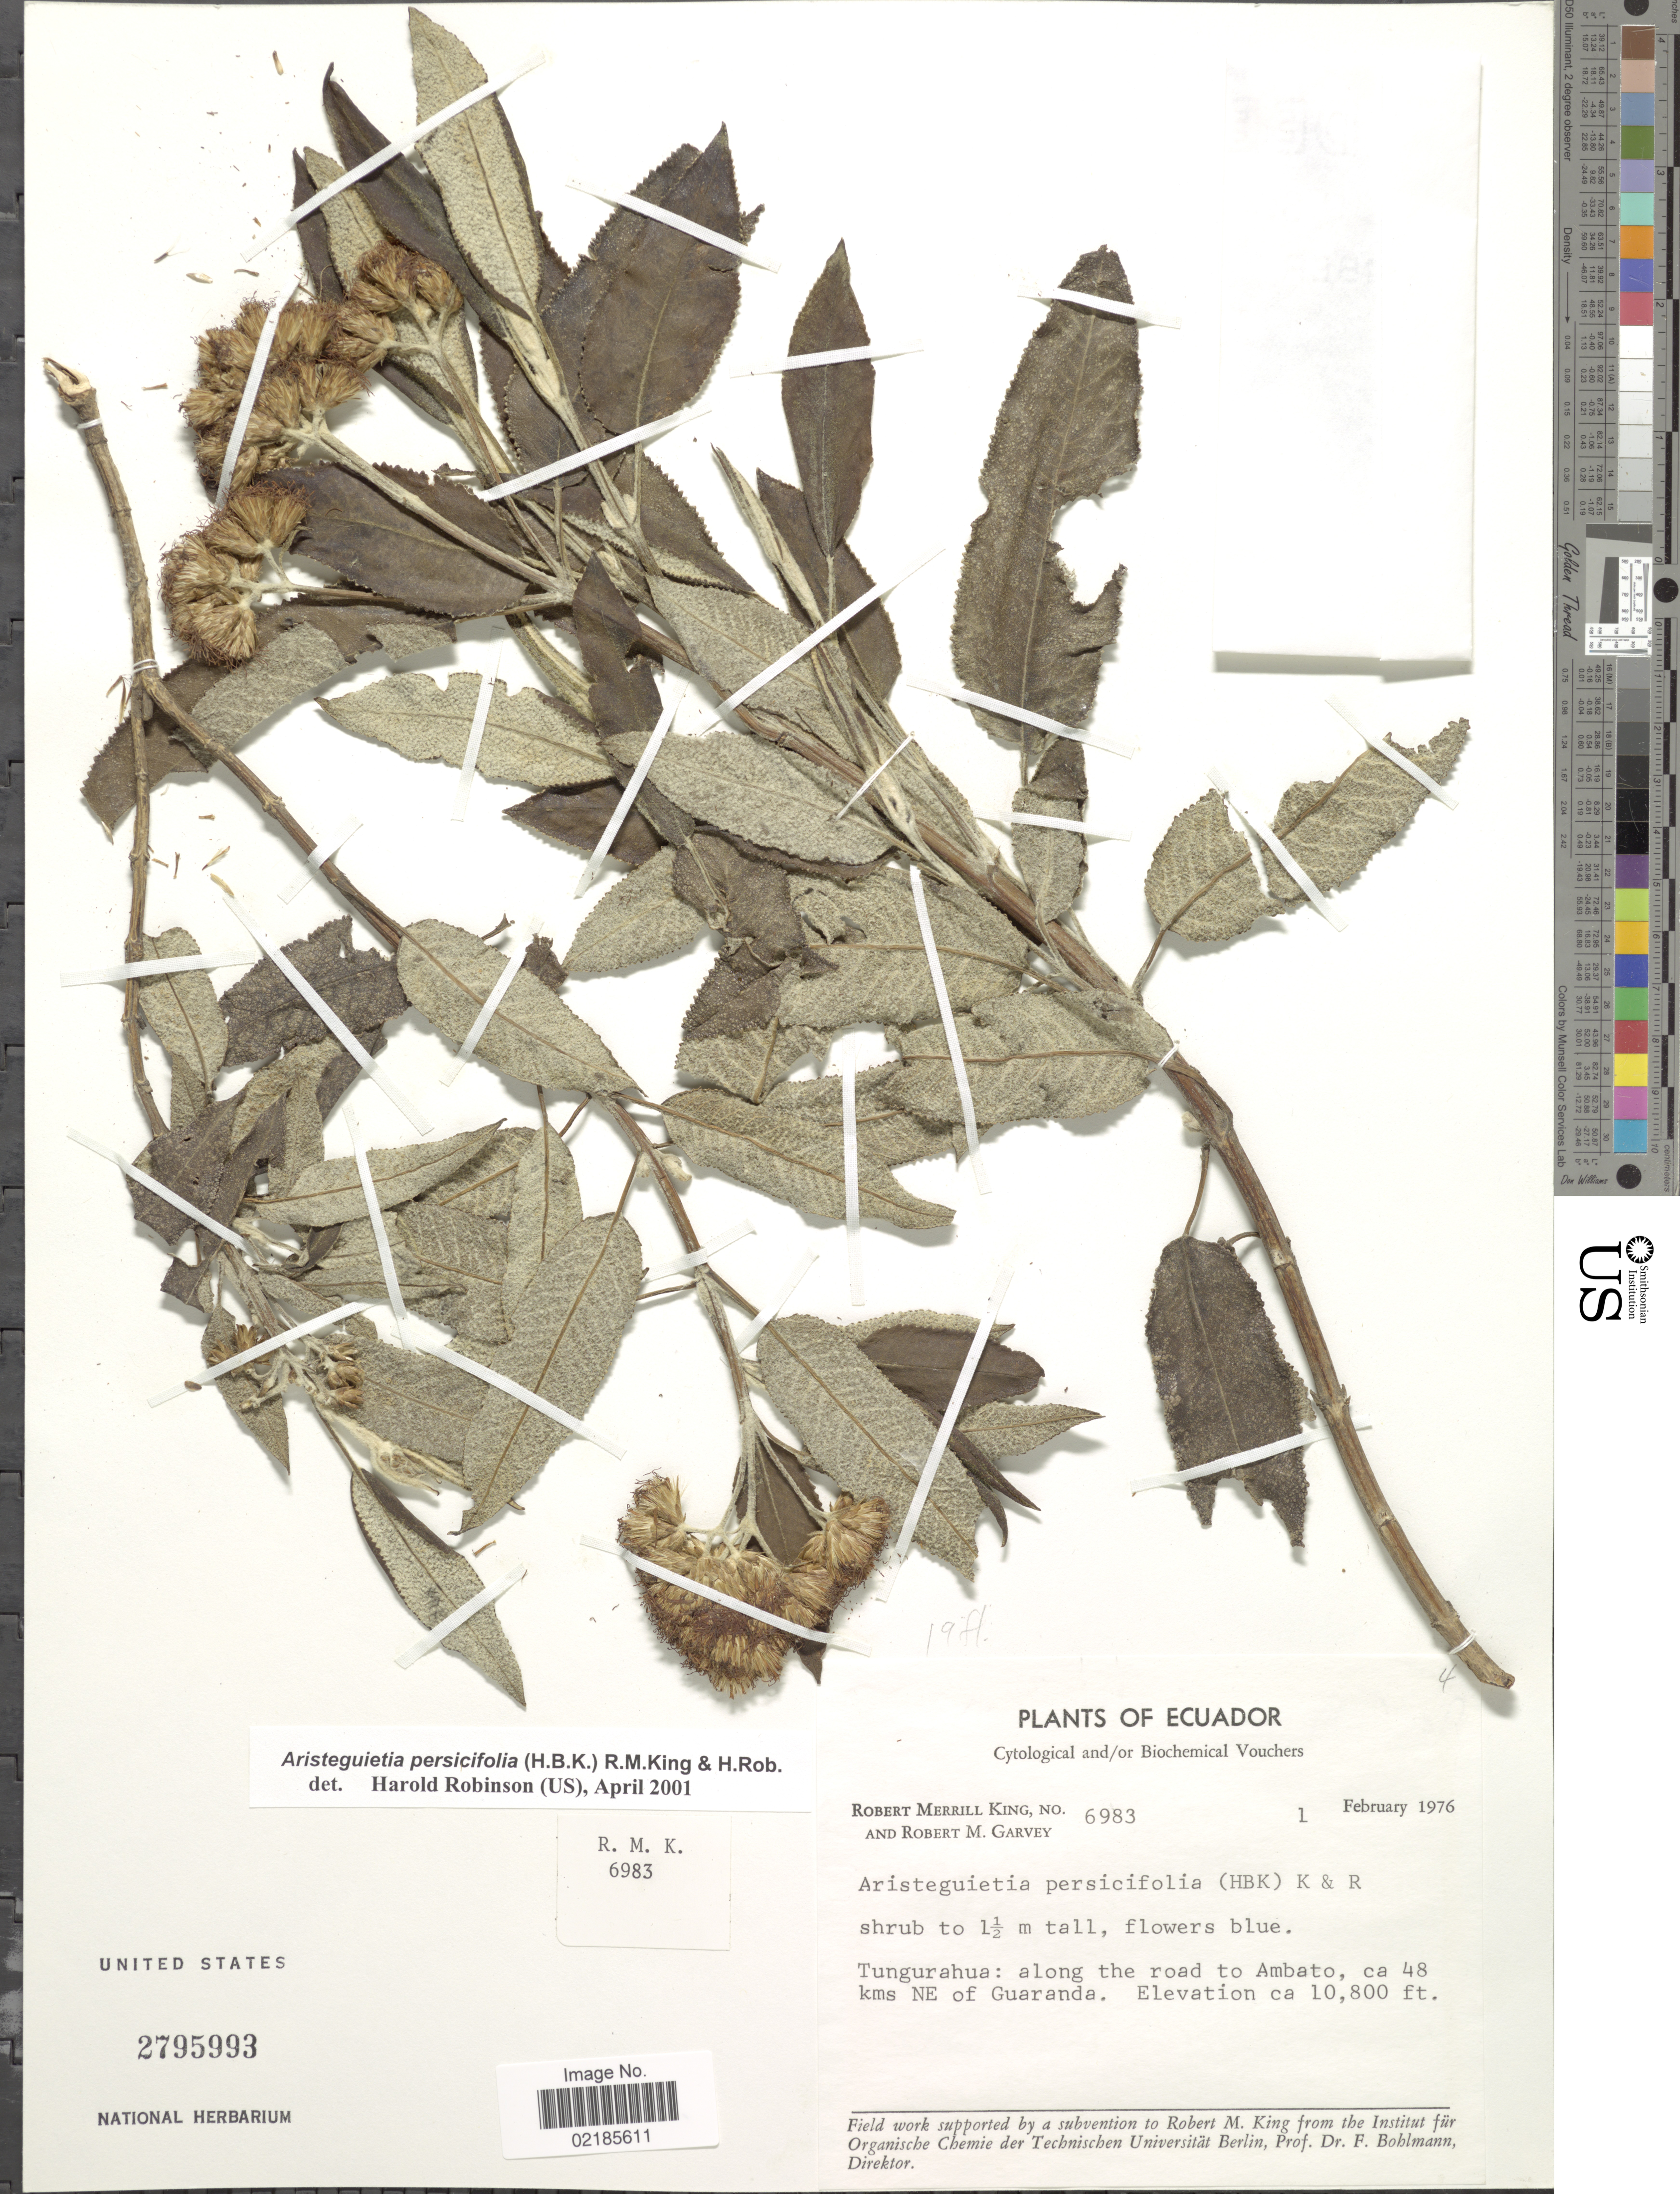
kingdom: Plantae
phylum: Tracheophyta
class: Magnoliopsida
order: Asterales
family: Asteraceae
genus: Aristeguietia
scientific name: Aristeguietia persicifolia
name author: (Kunth) R.M. King & H. Rob.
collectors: R. M. King & R. Garvey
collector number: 6983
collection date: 1976-02-01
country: Ecuador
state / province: Tungurahua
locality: Along the road to Ambato, ca 48 kms NE of Guaranda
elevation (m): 3292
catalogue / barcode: US 2795993